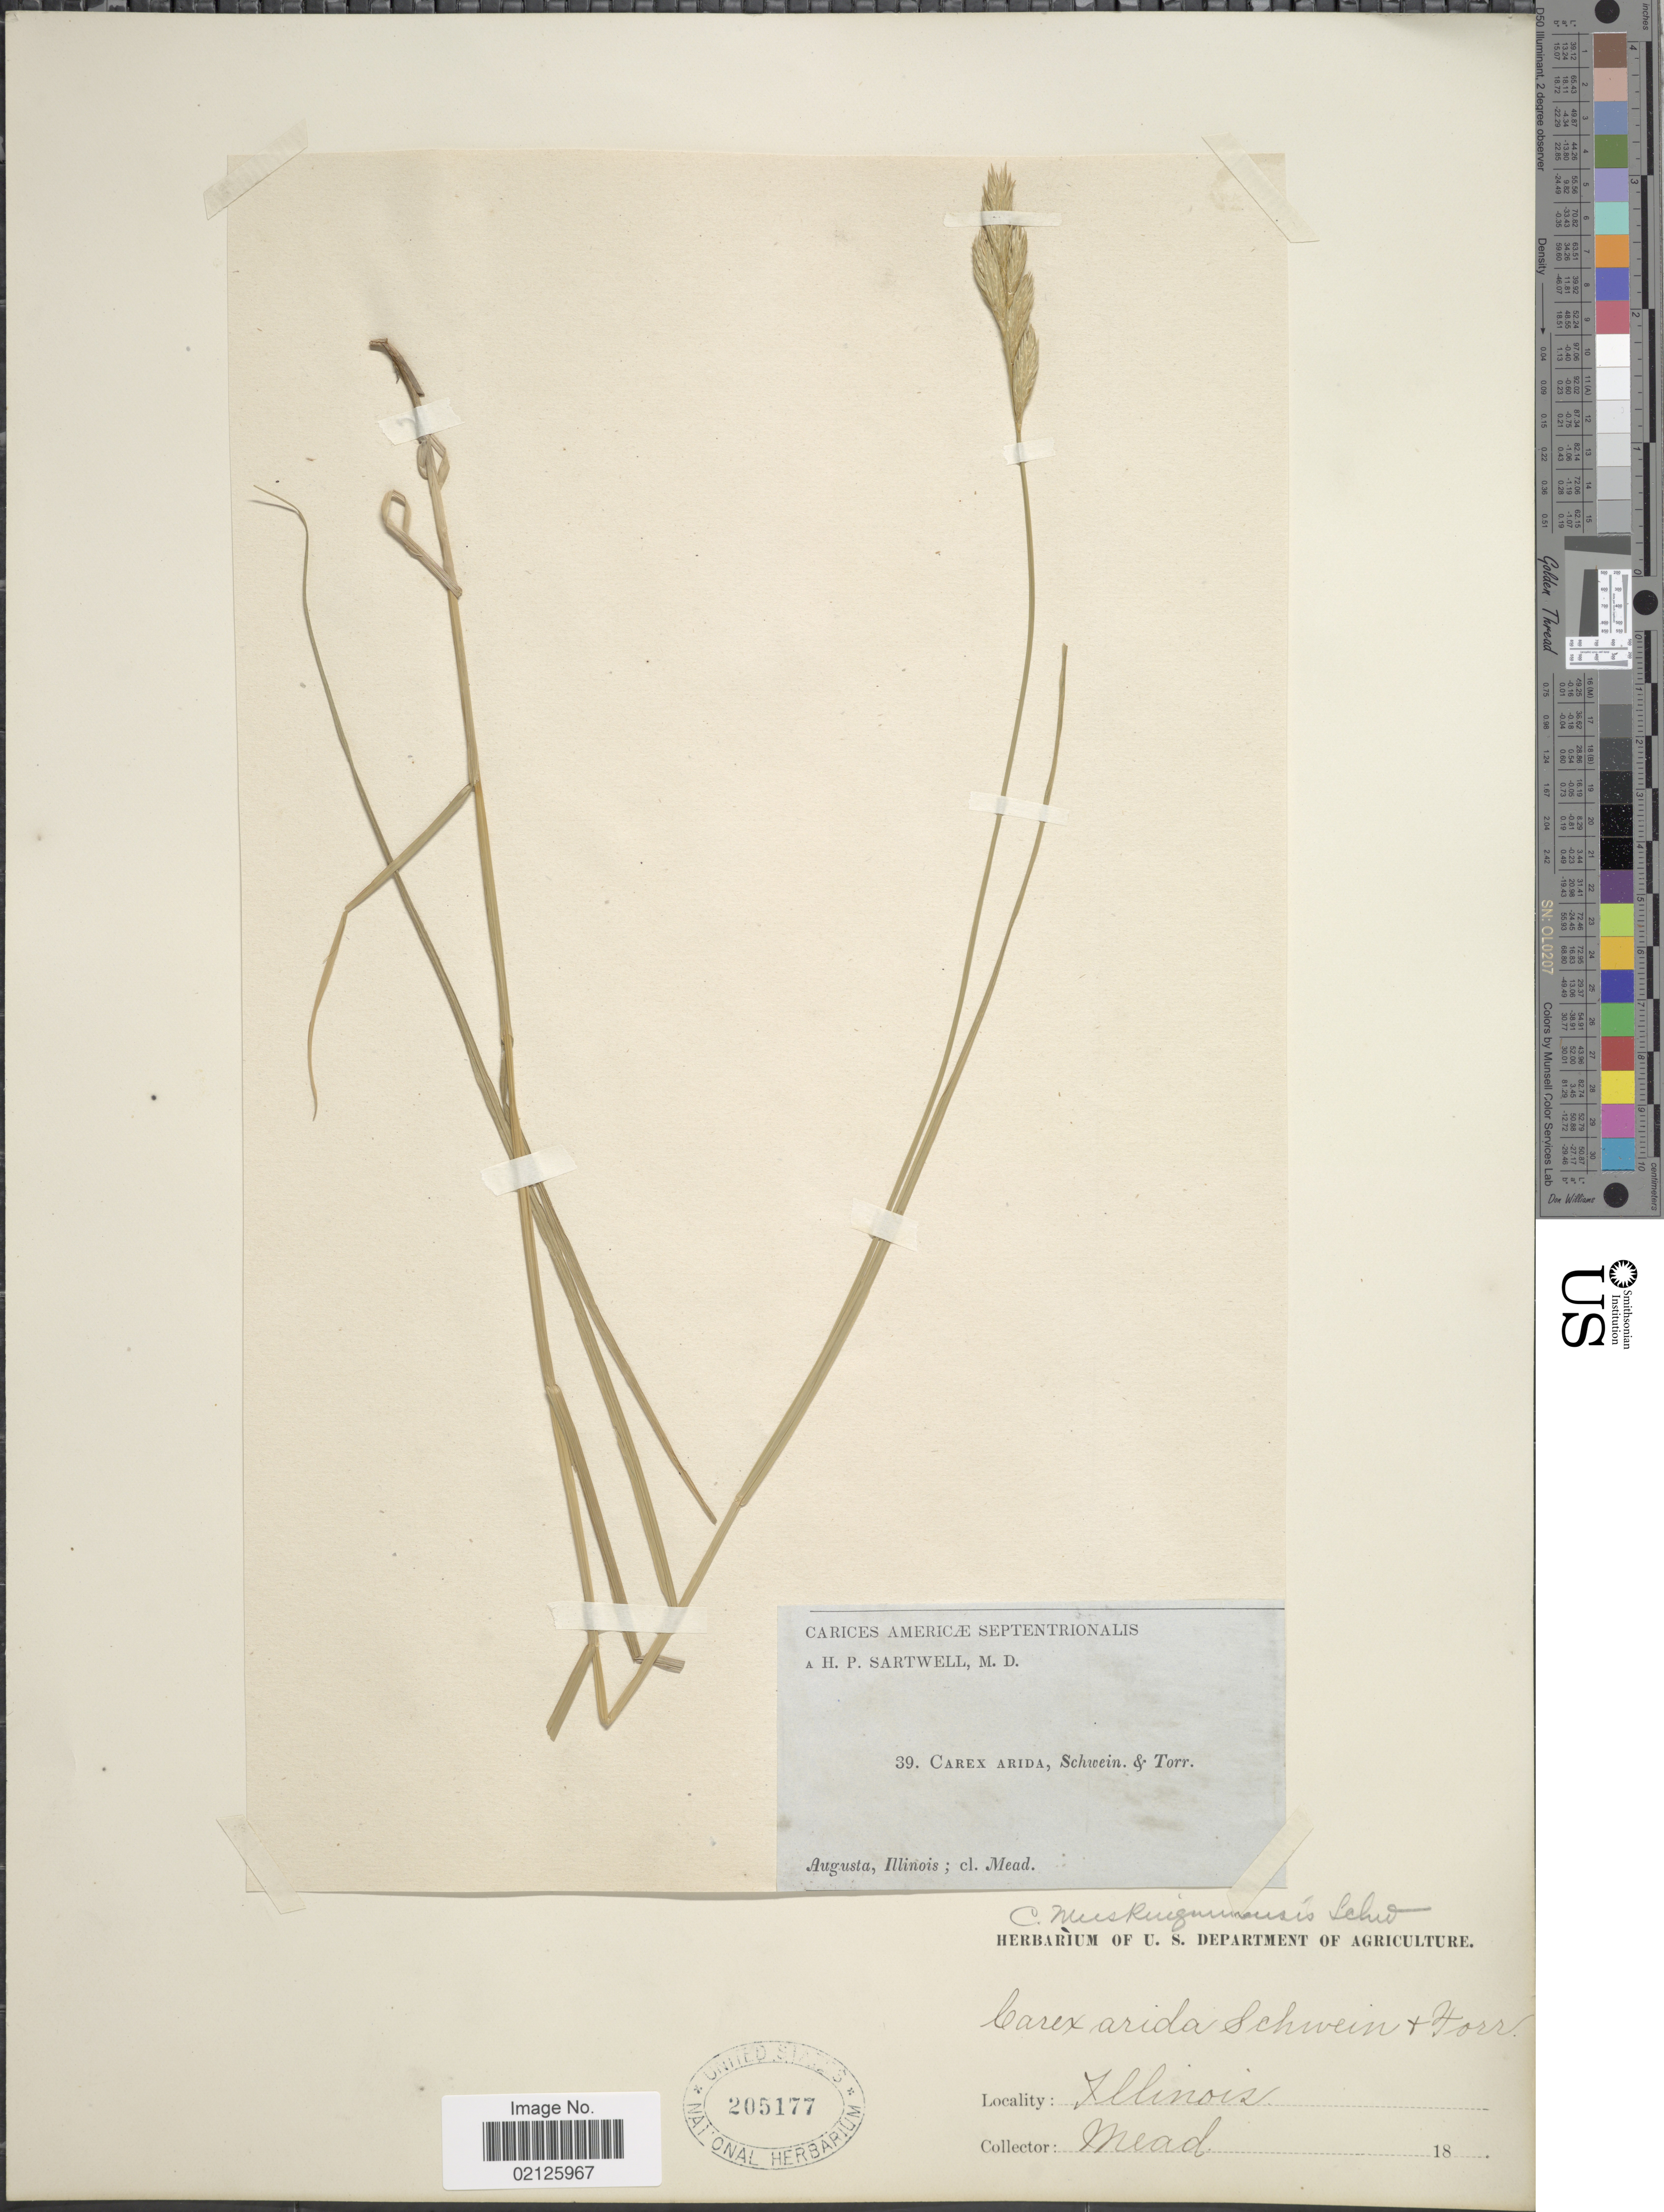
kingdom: Plantae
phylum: Tracheophyta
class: Liliopsida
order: Poales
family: Cyperaceae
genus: Carex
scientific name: Carex muskingumensis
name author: Schwein.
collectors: -. Mead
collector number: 39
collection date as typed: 18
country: United States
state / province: Illinois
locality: Carices Americæ Septentrionalis, Augusta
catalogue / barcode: US 205177